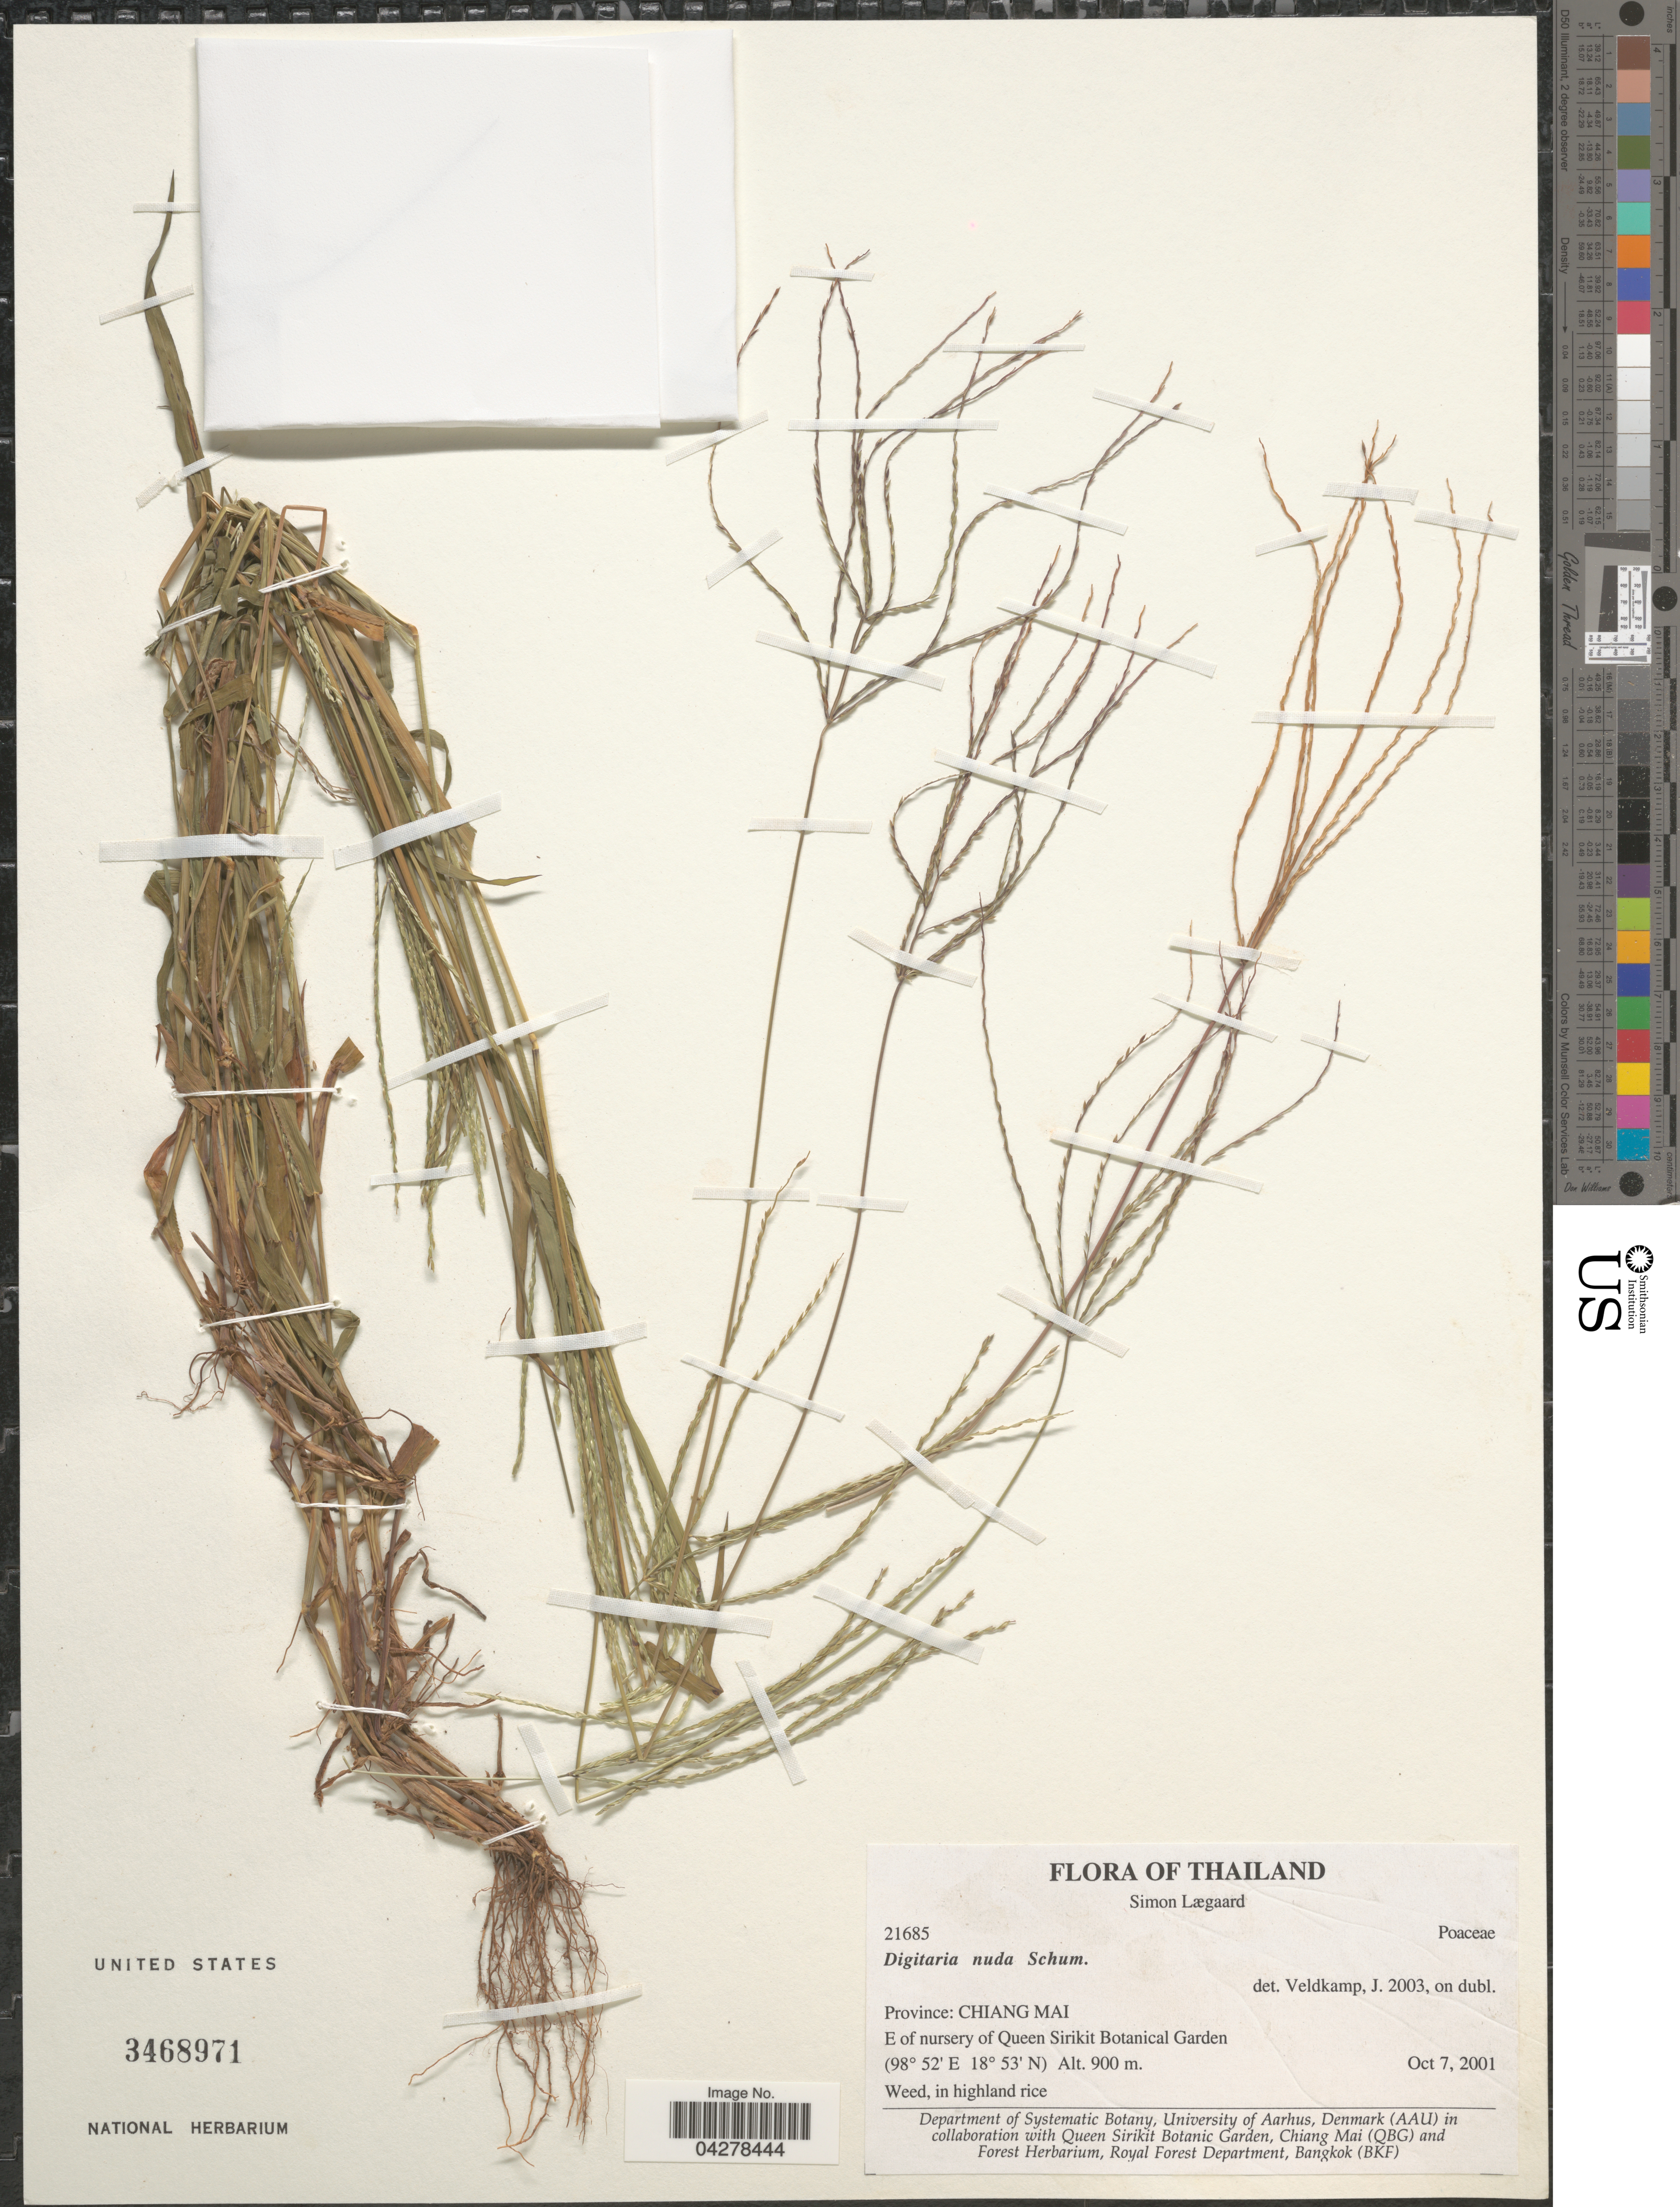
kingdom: Plantae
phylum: Tracheophyta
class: Liliopsida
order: Poales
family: Poaceae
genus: Digitaria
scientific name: Digitaria nuda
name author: Schumach.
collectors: S. Lægaard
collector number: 21685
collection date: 2001-10-07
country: Thailand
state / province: Chiang Mai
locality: E of nursery of Queen Sirikit Botanical Garden. Weed, in highland rice.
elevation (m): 900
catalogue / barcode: US 3468971